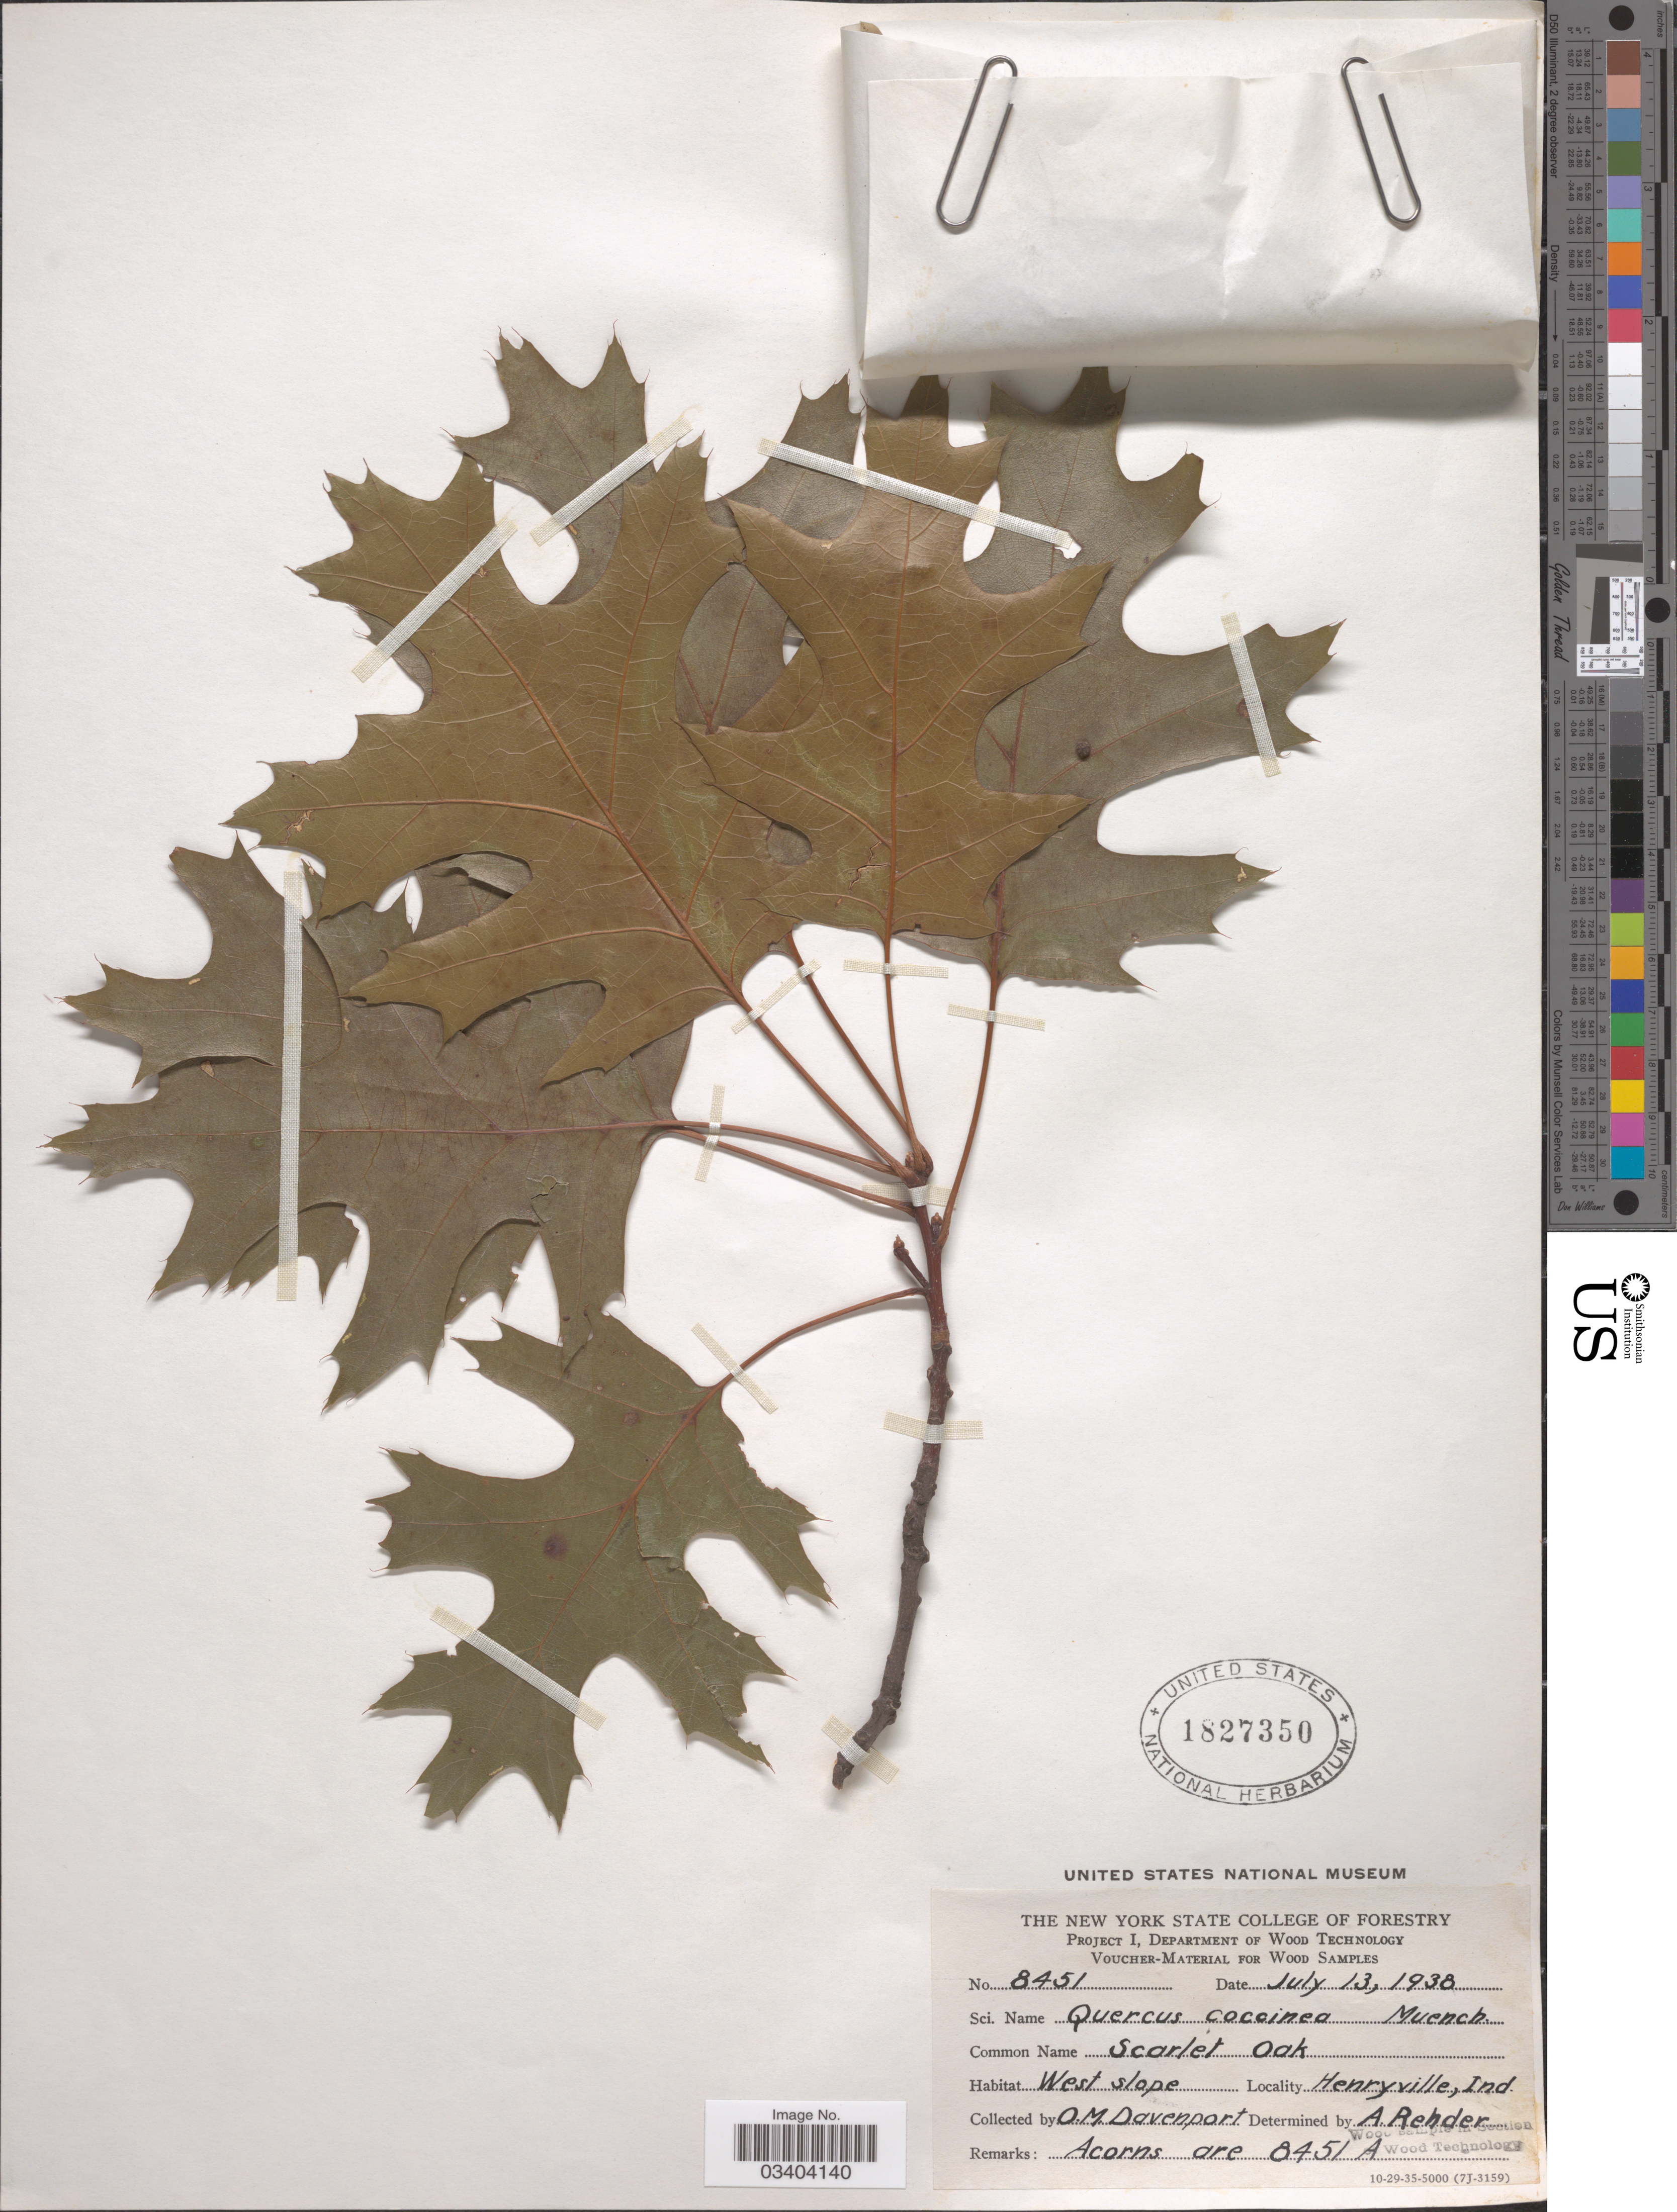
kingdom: Plantae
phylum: Tracheophyta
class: Magnoliopsida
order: Fagales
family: Fagaceae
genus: Quercus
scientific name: Quercus coccinea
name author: Münchh.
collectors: O. M. Davenport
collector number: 8451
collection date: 1938-07-13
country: United States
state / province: Indiana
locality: Henryville.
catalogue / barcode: US 1827350